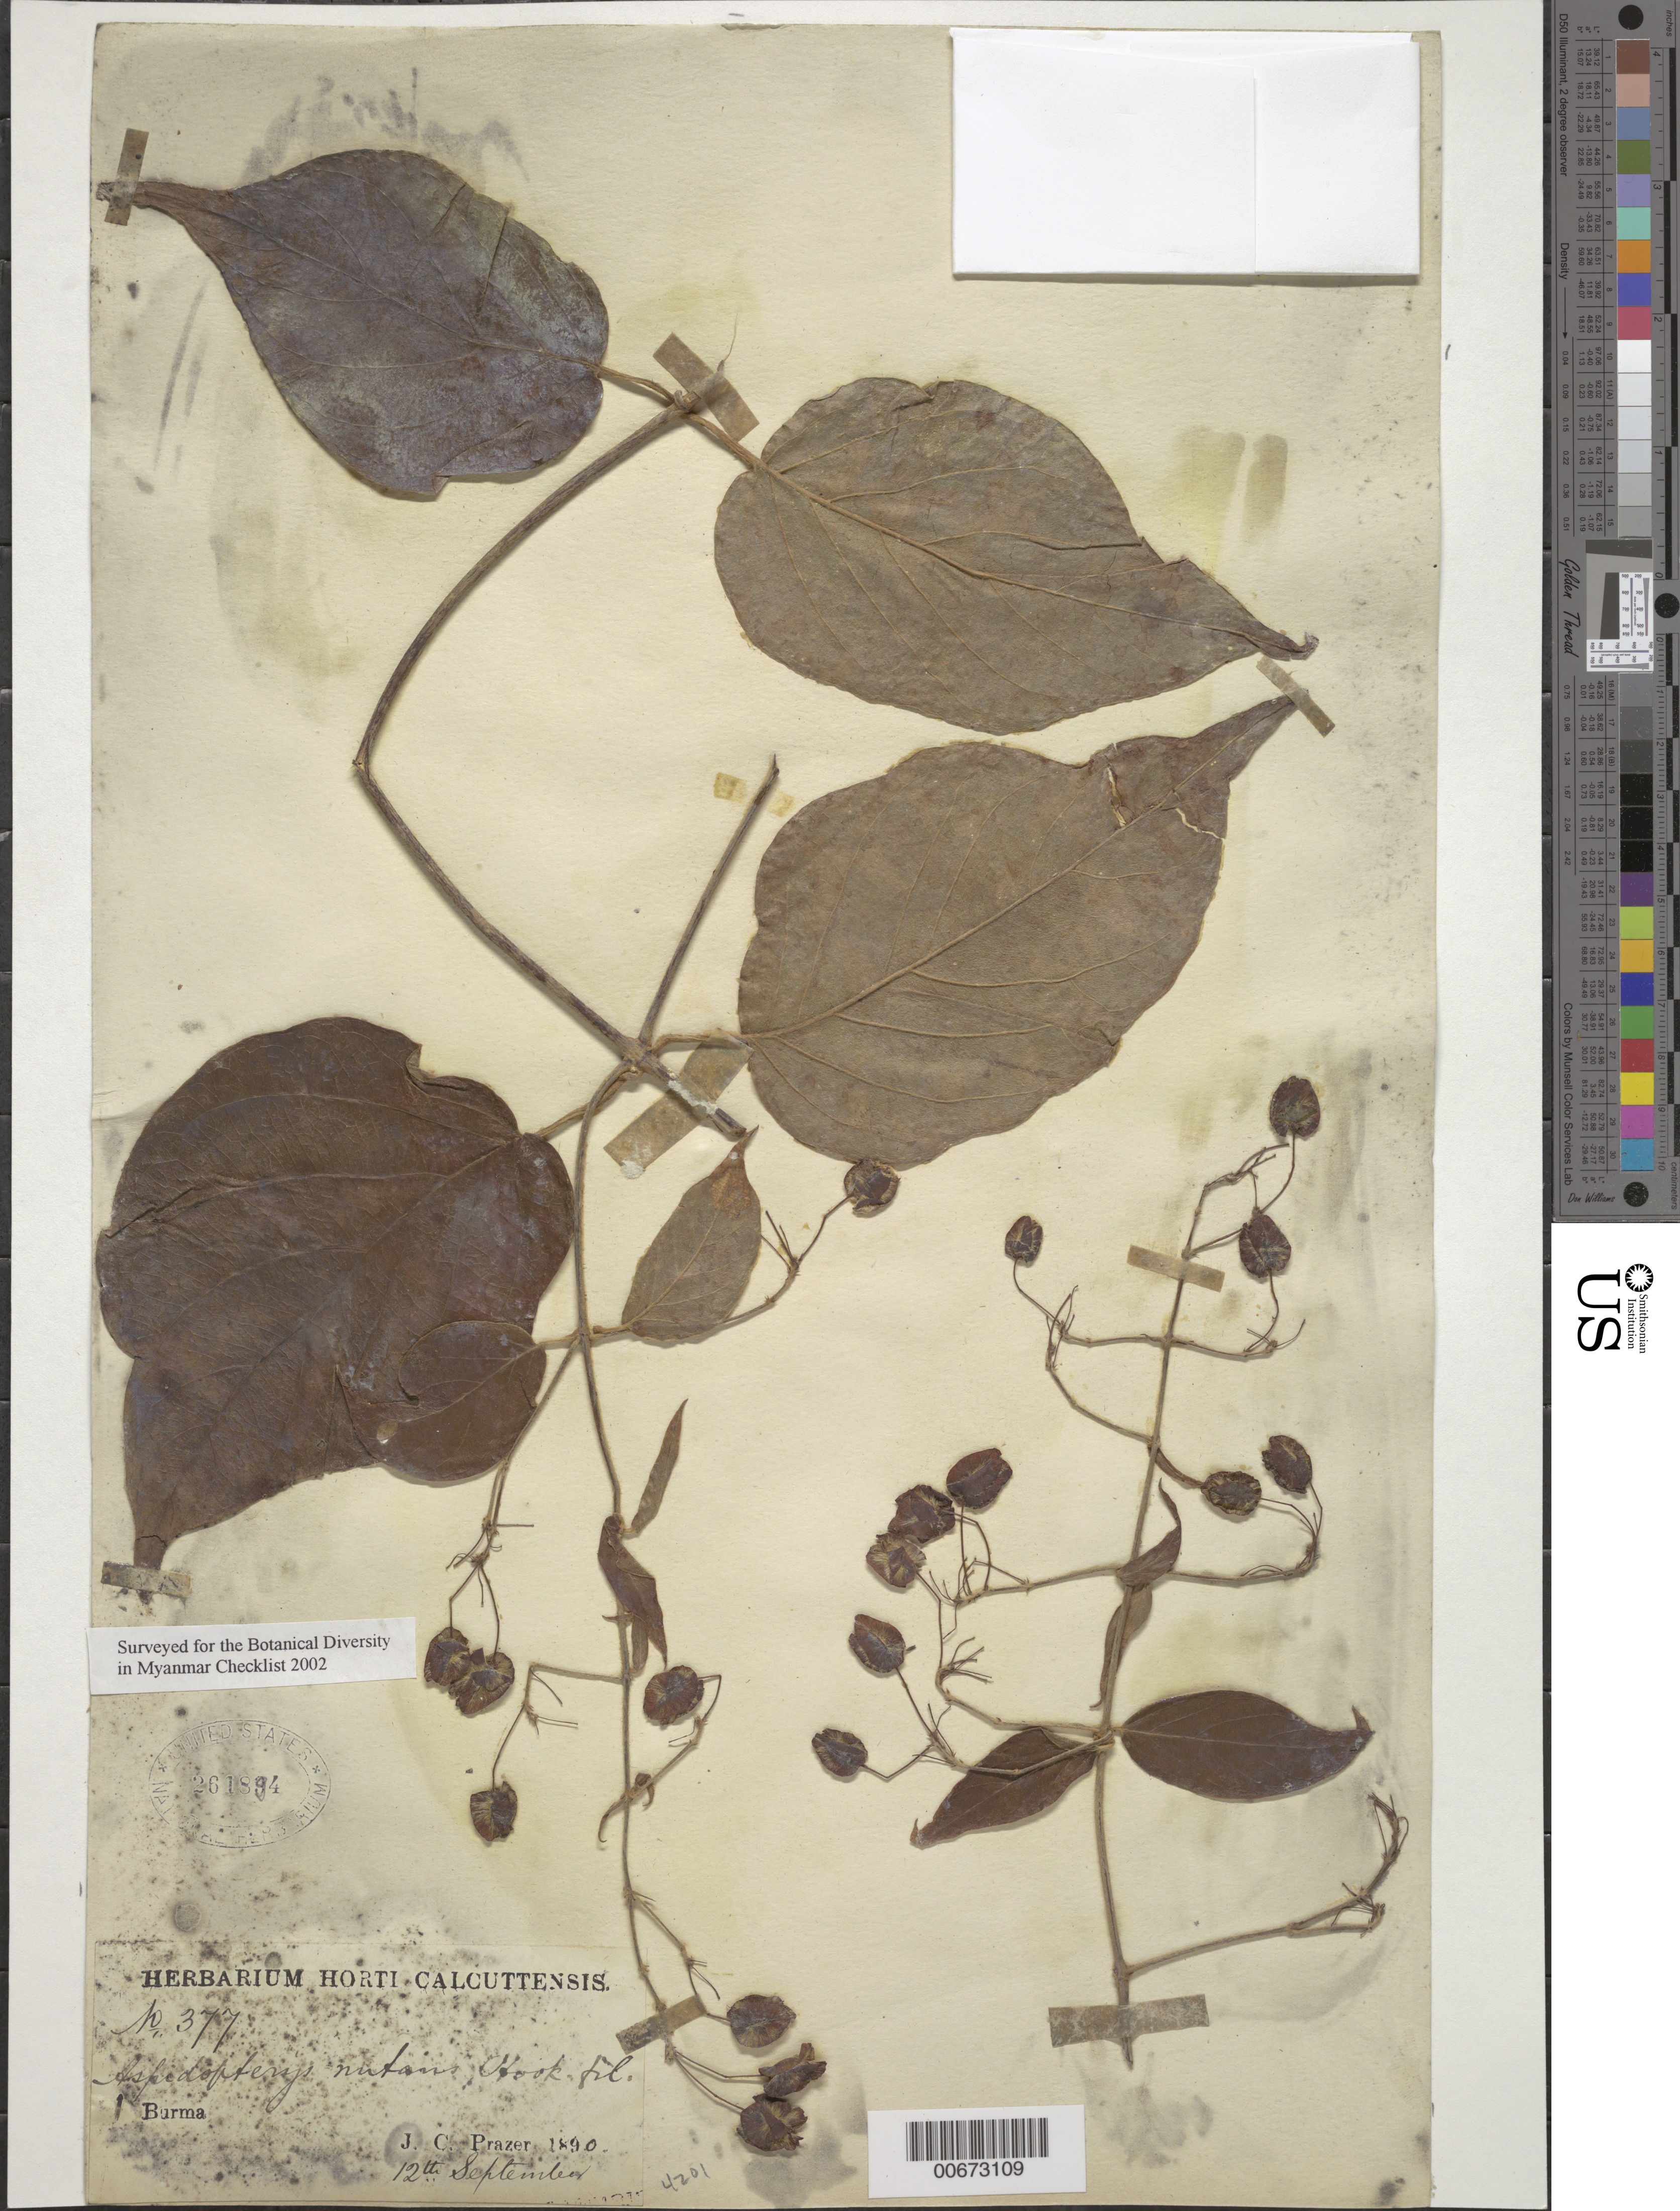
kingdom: Plantae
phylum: Tracheophyta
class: Magnoliopsida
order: Malpighiales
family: Malpighiaceae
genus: Aspidopterys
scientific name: Aspidopterys nutans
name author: Hook. f.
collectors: J. Prazer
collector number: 377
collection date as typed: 12 Sep 1890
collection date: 1890-09-12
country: Myanmar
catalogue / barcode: US 261894